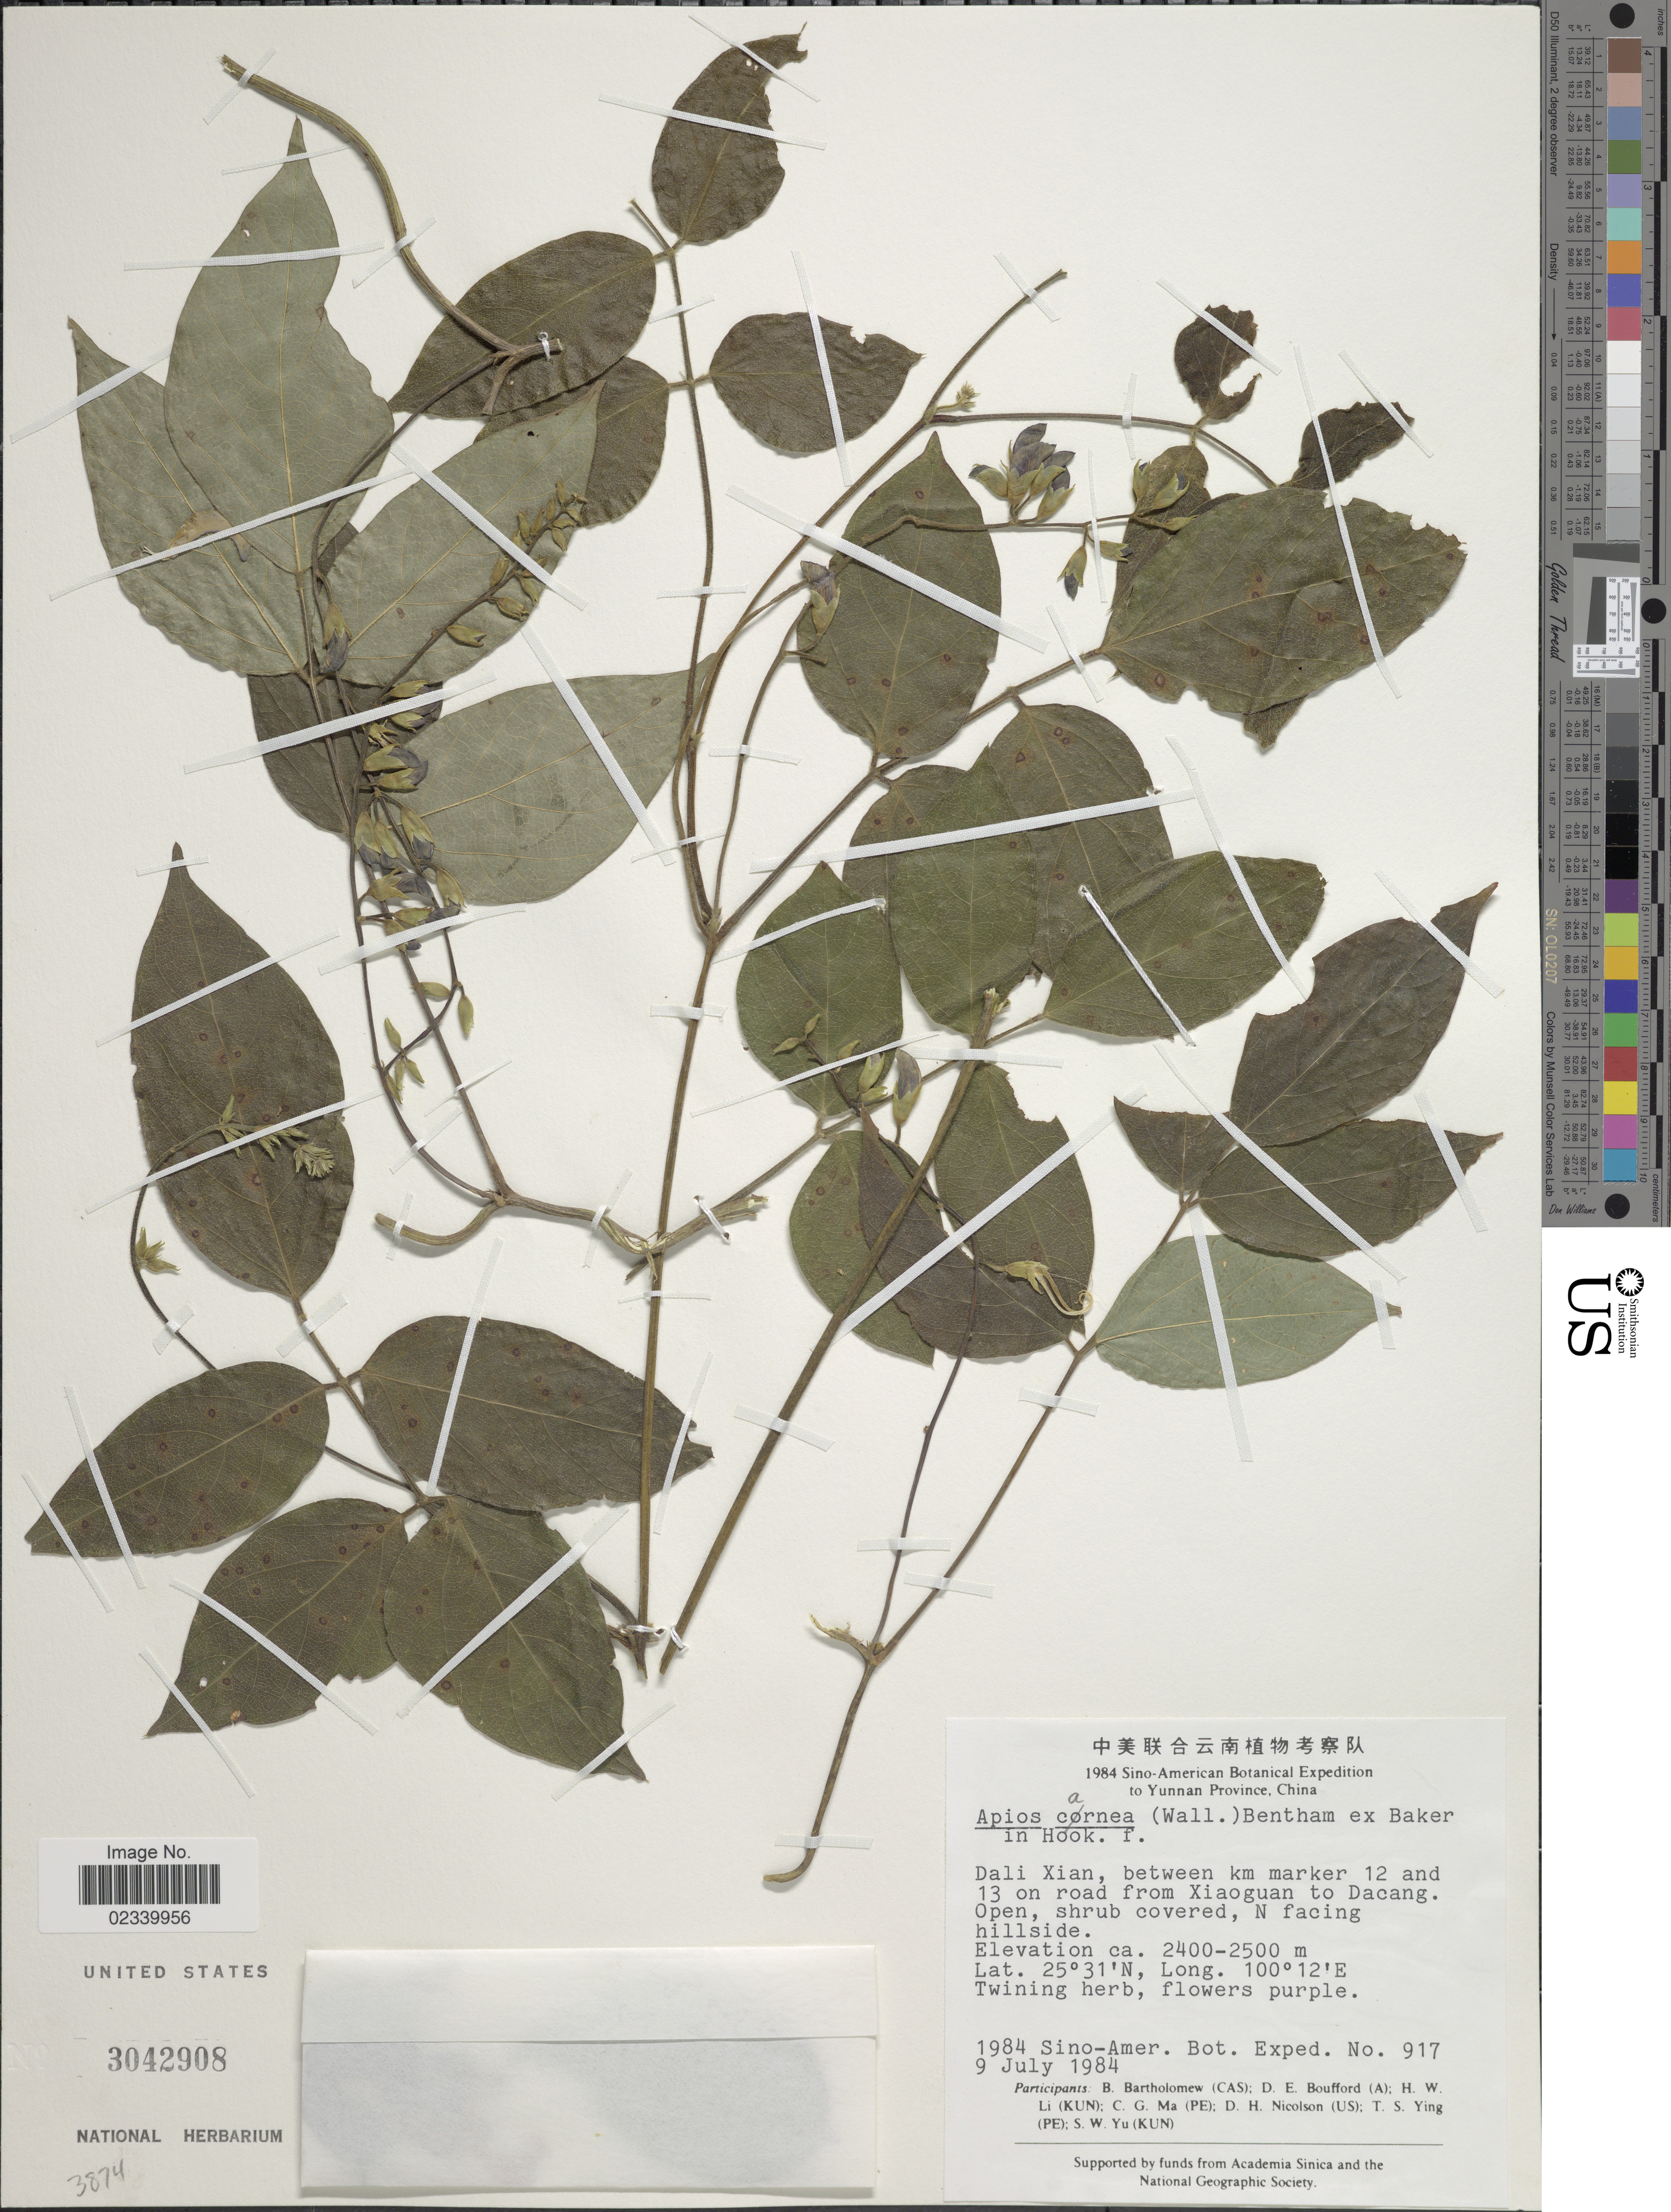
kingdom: Plantae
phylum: Tracheophyta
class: Magnoliopsida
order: Fabales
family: Fabaceae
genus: Apios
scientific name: Apios carnea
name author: (Wall.) Benth. ex Baker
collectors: Sino-Amer. Bot. Exped. 1984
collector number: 917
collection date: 1984-07-09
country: China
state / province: Yunnan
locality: Dali Xian, between km marker 12 and 13 on road from Xiaoguan to Dacang. Open, shrub covered, N- facing hillside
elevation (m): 2400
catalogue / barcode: US 3042908